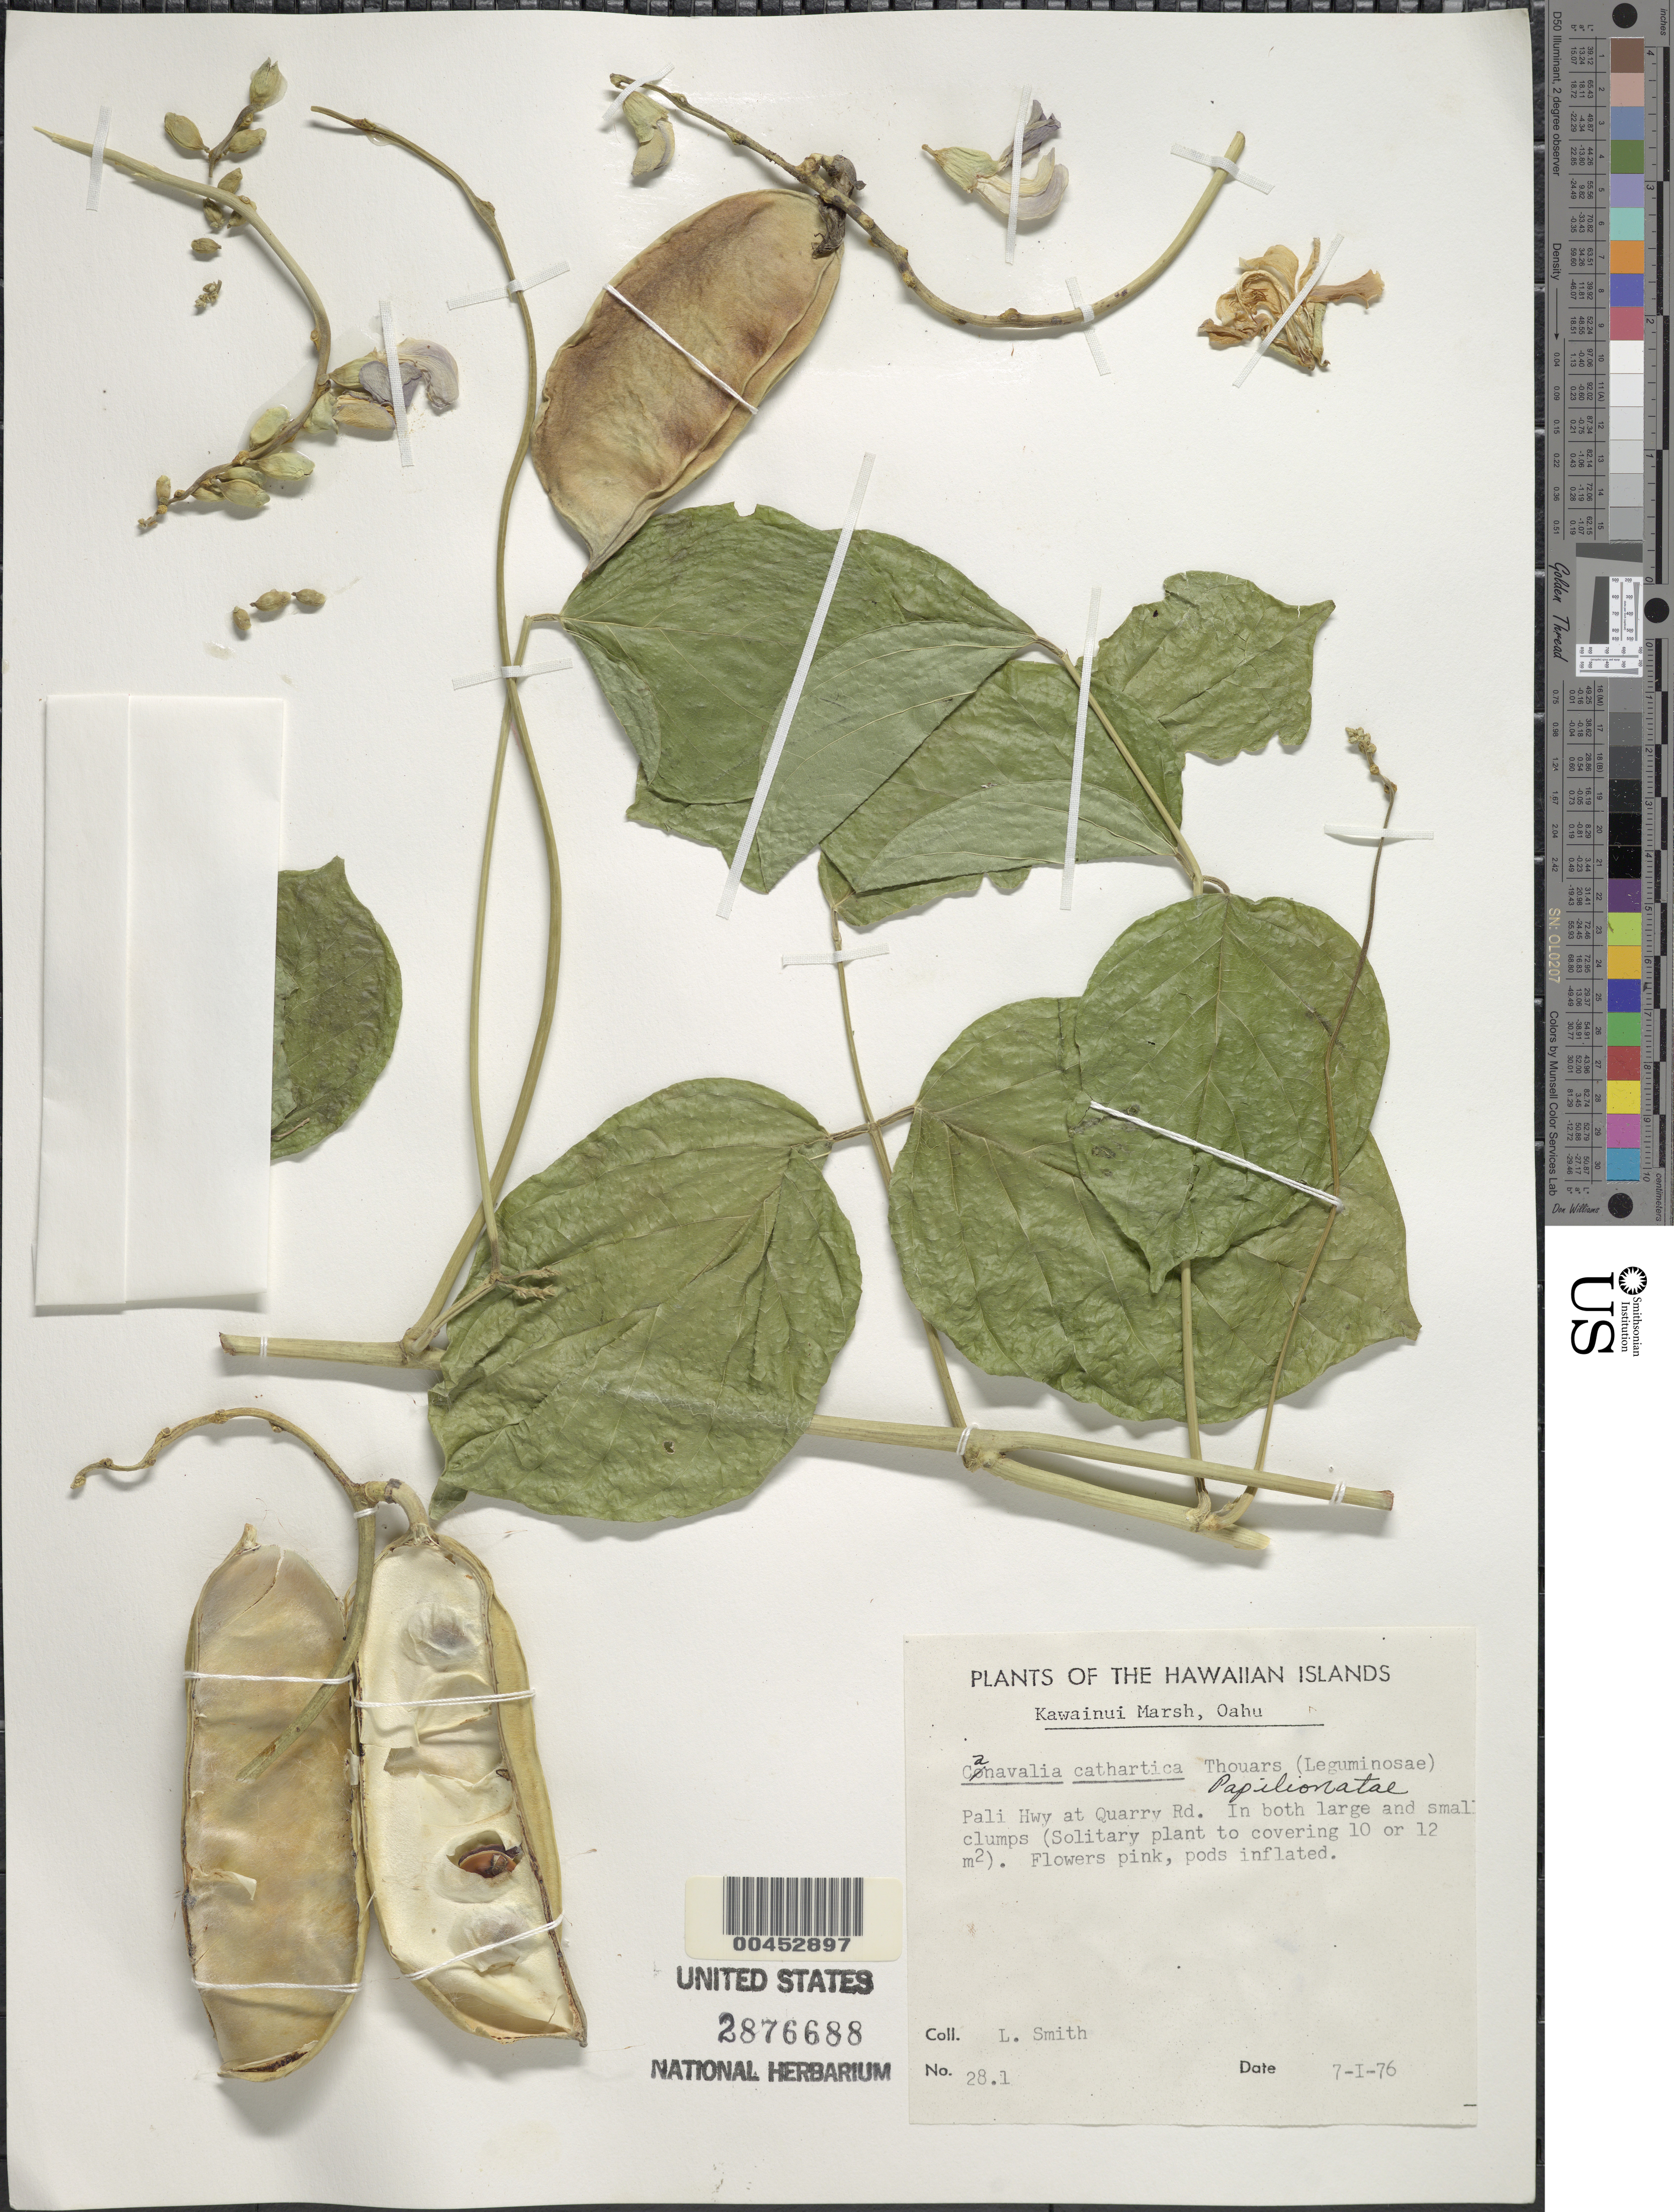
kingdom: Plantae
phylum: Tracheophyta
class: Magnoliopsida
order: Fabales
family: Fabaceae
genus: Canavalia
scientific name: Canavalia cathartica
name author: Thouars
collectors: L. Smith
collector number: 28.1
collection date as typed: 7 Jan 1976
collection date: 1976-01-07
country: United States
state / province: Hawaii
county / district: Honolulu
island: Oahu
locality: Kawainui Marsh, Pali Hwy at Quarry Rd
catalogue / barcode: US 2876688